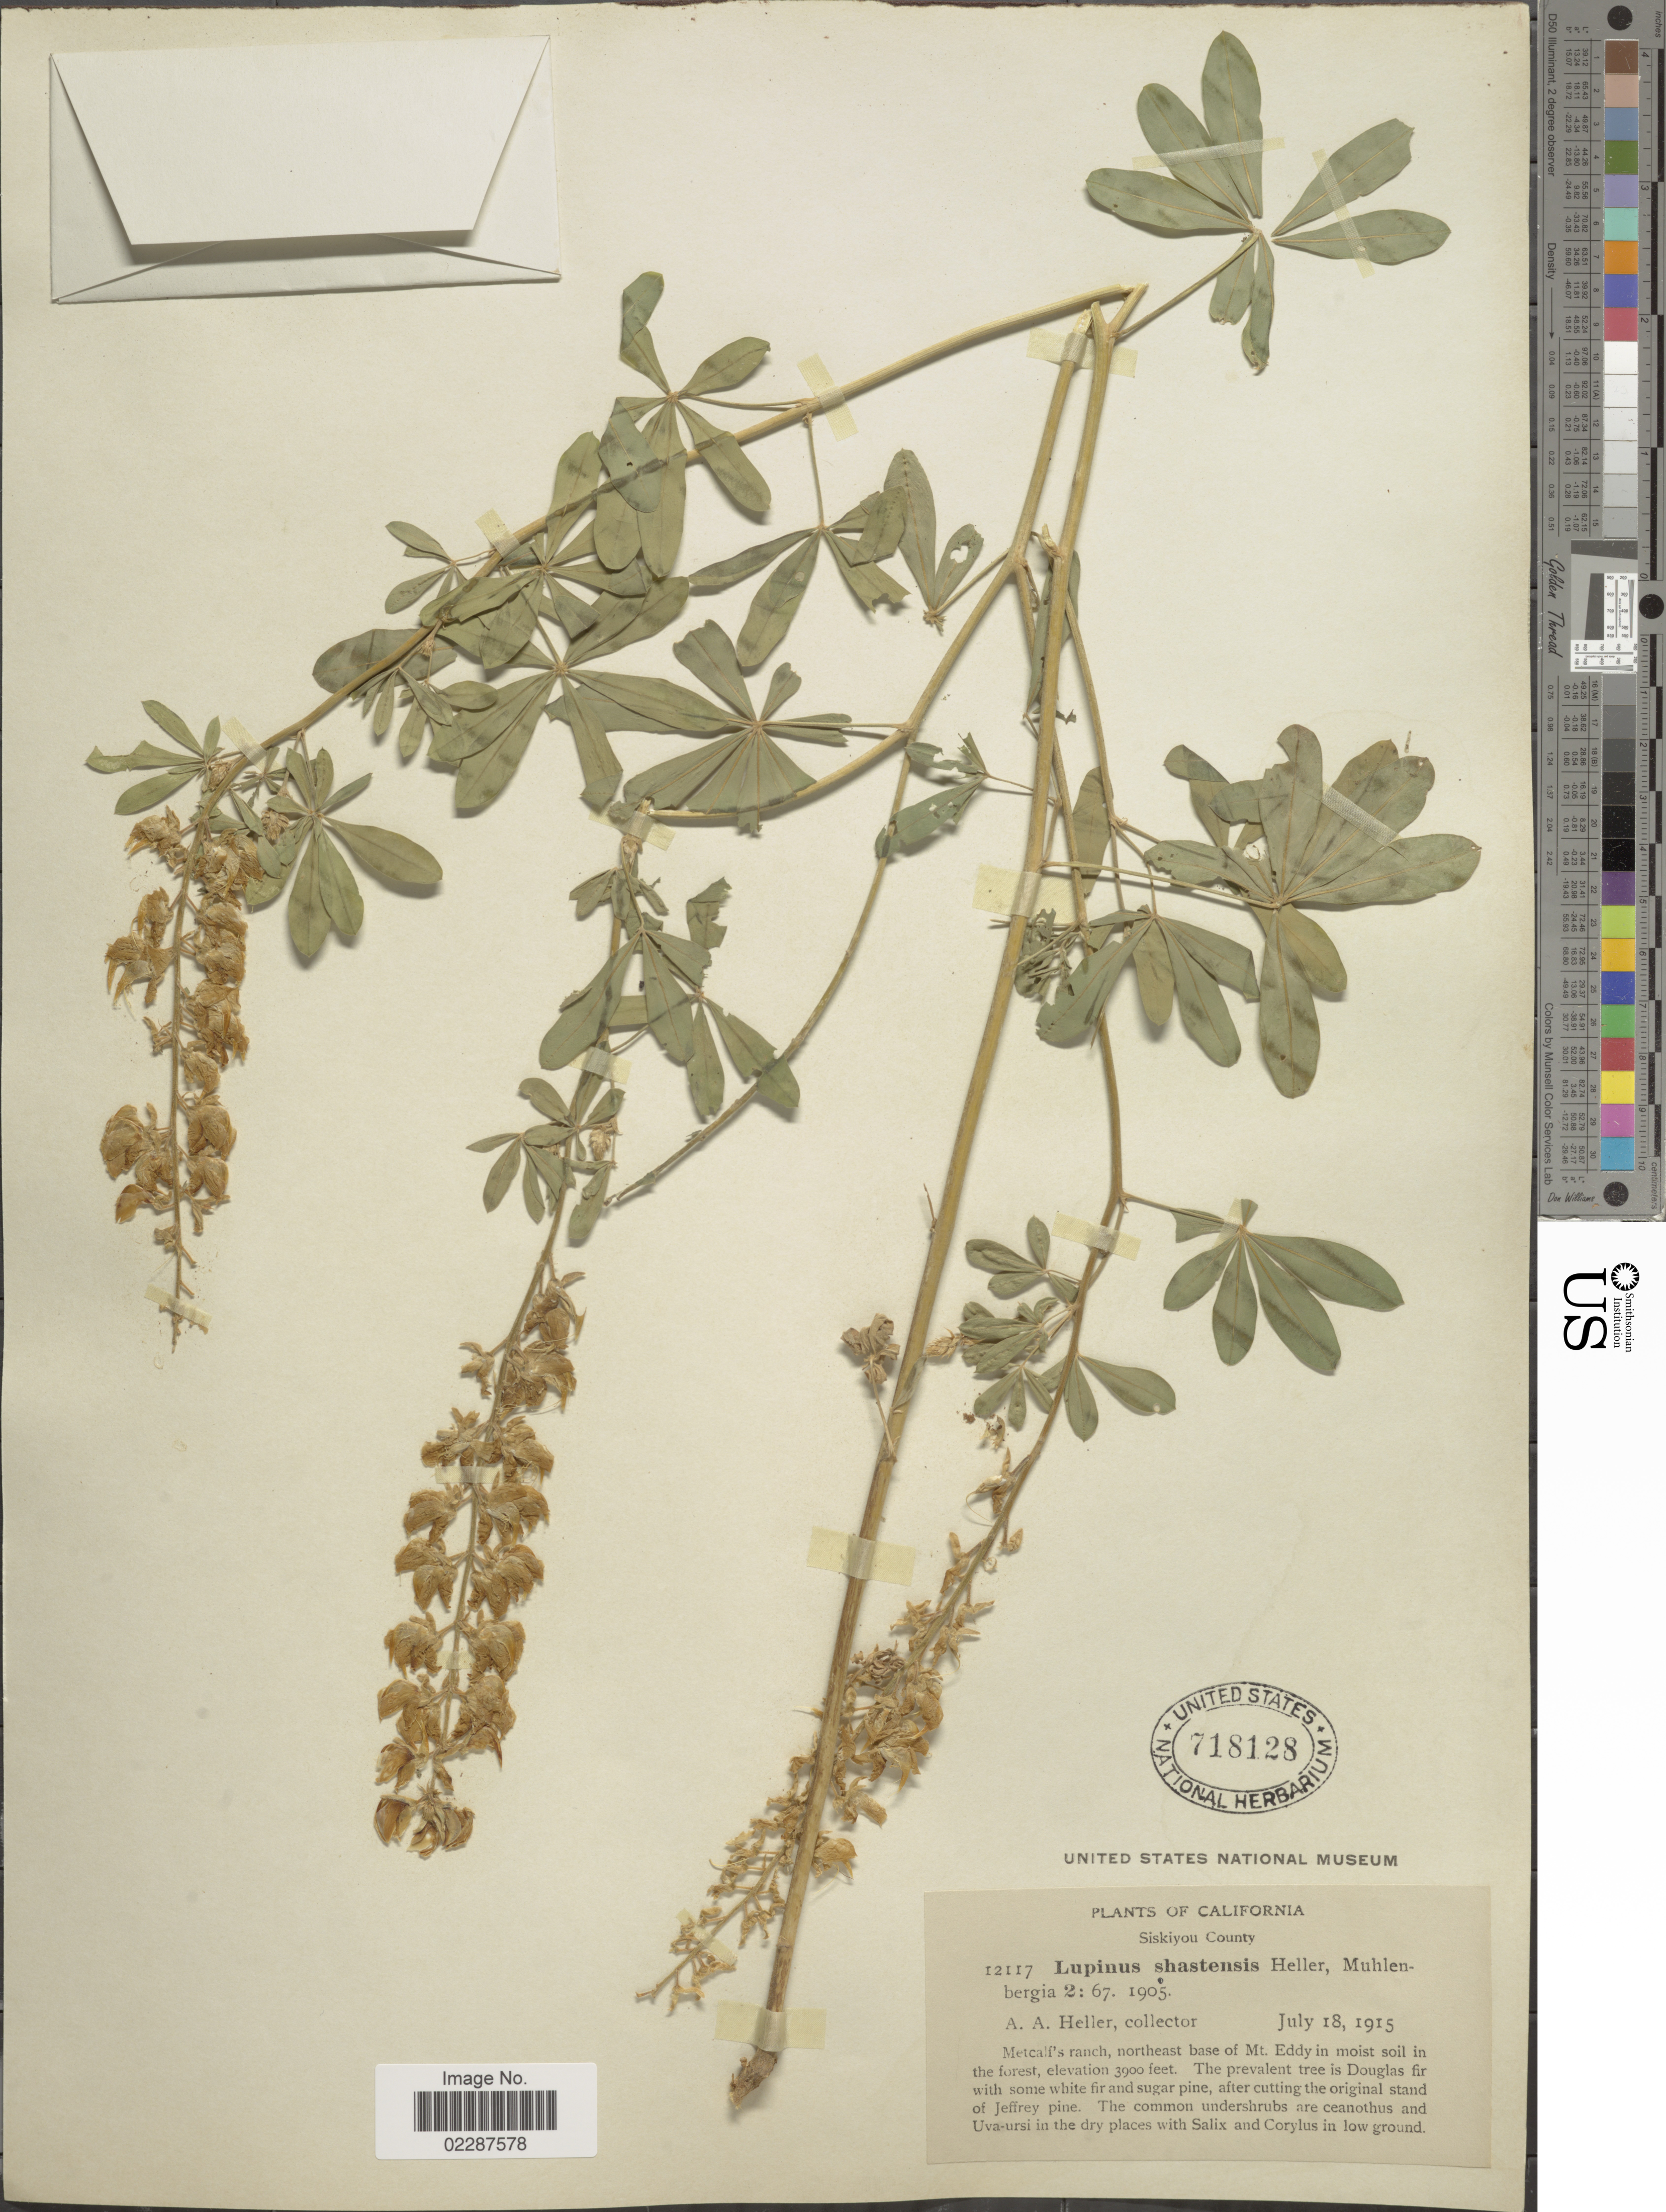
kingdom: Plantae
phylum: Tracheophyta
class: Magnoliopsida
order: Fabales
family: Fabaceae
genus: Lupinus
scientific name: Lupinus shastensis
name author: A. Heller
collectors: A. A. Heller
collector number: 12117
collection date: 1915-07-18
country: United States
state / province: California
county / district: Siskiyou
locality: Siskiyou County, Metcalf's ranch, northeast base of Mt. Eddy in moist soil in the forest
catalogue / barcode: US 718128